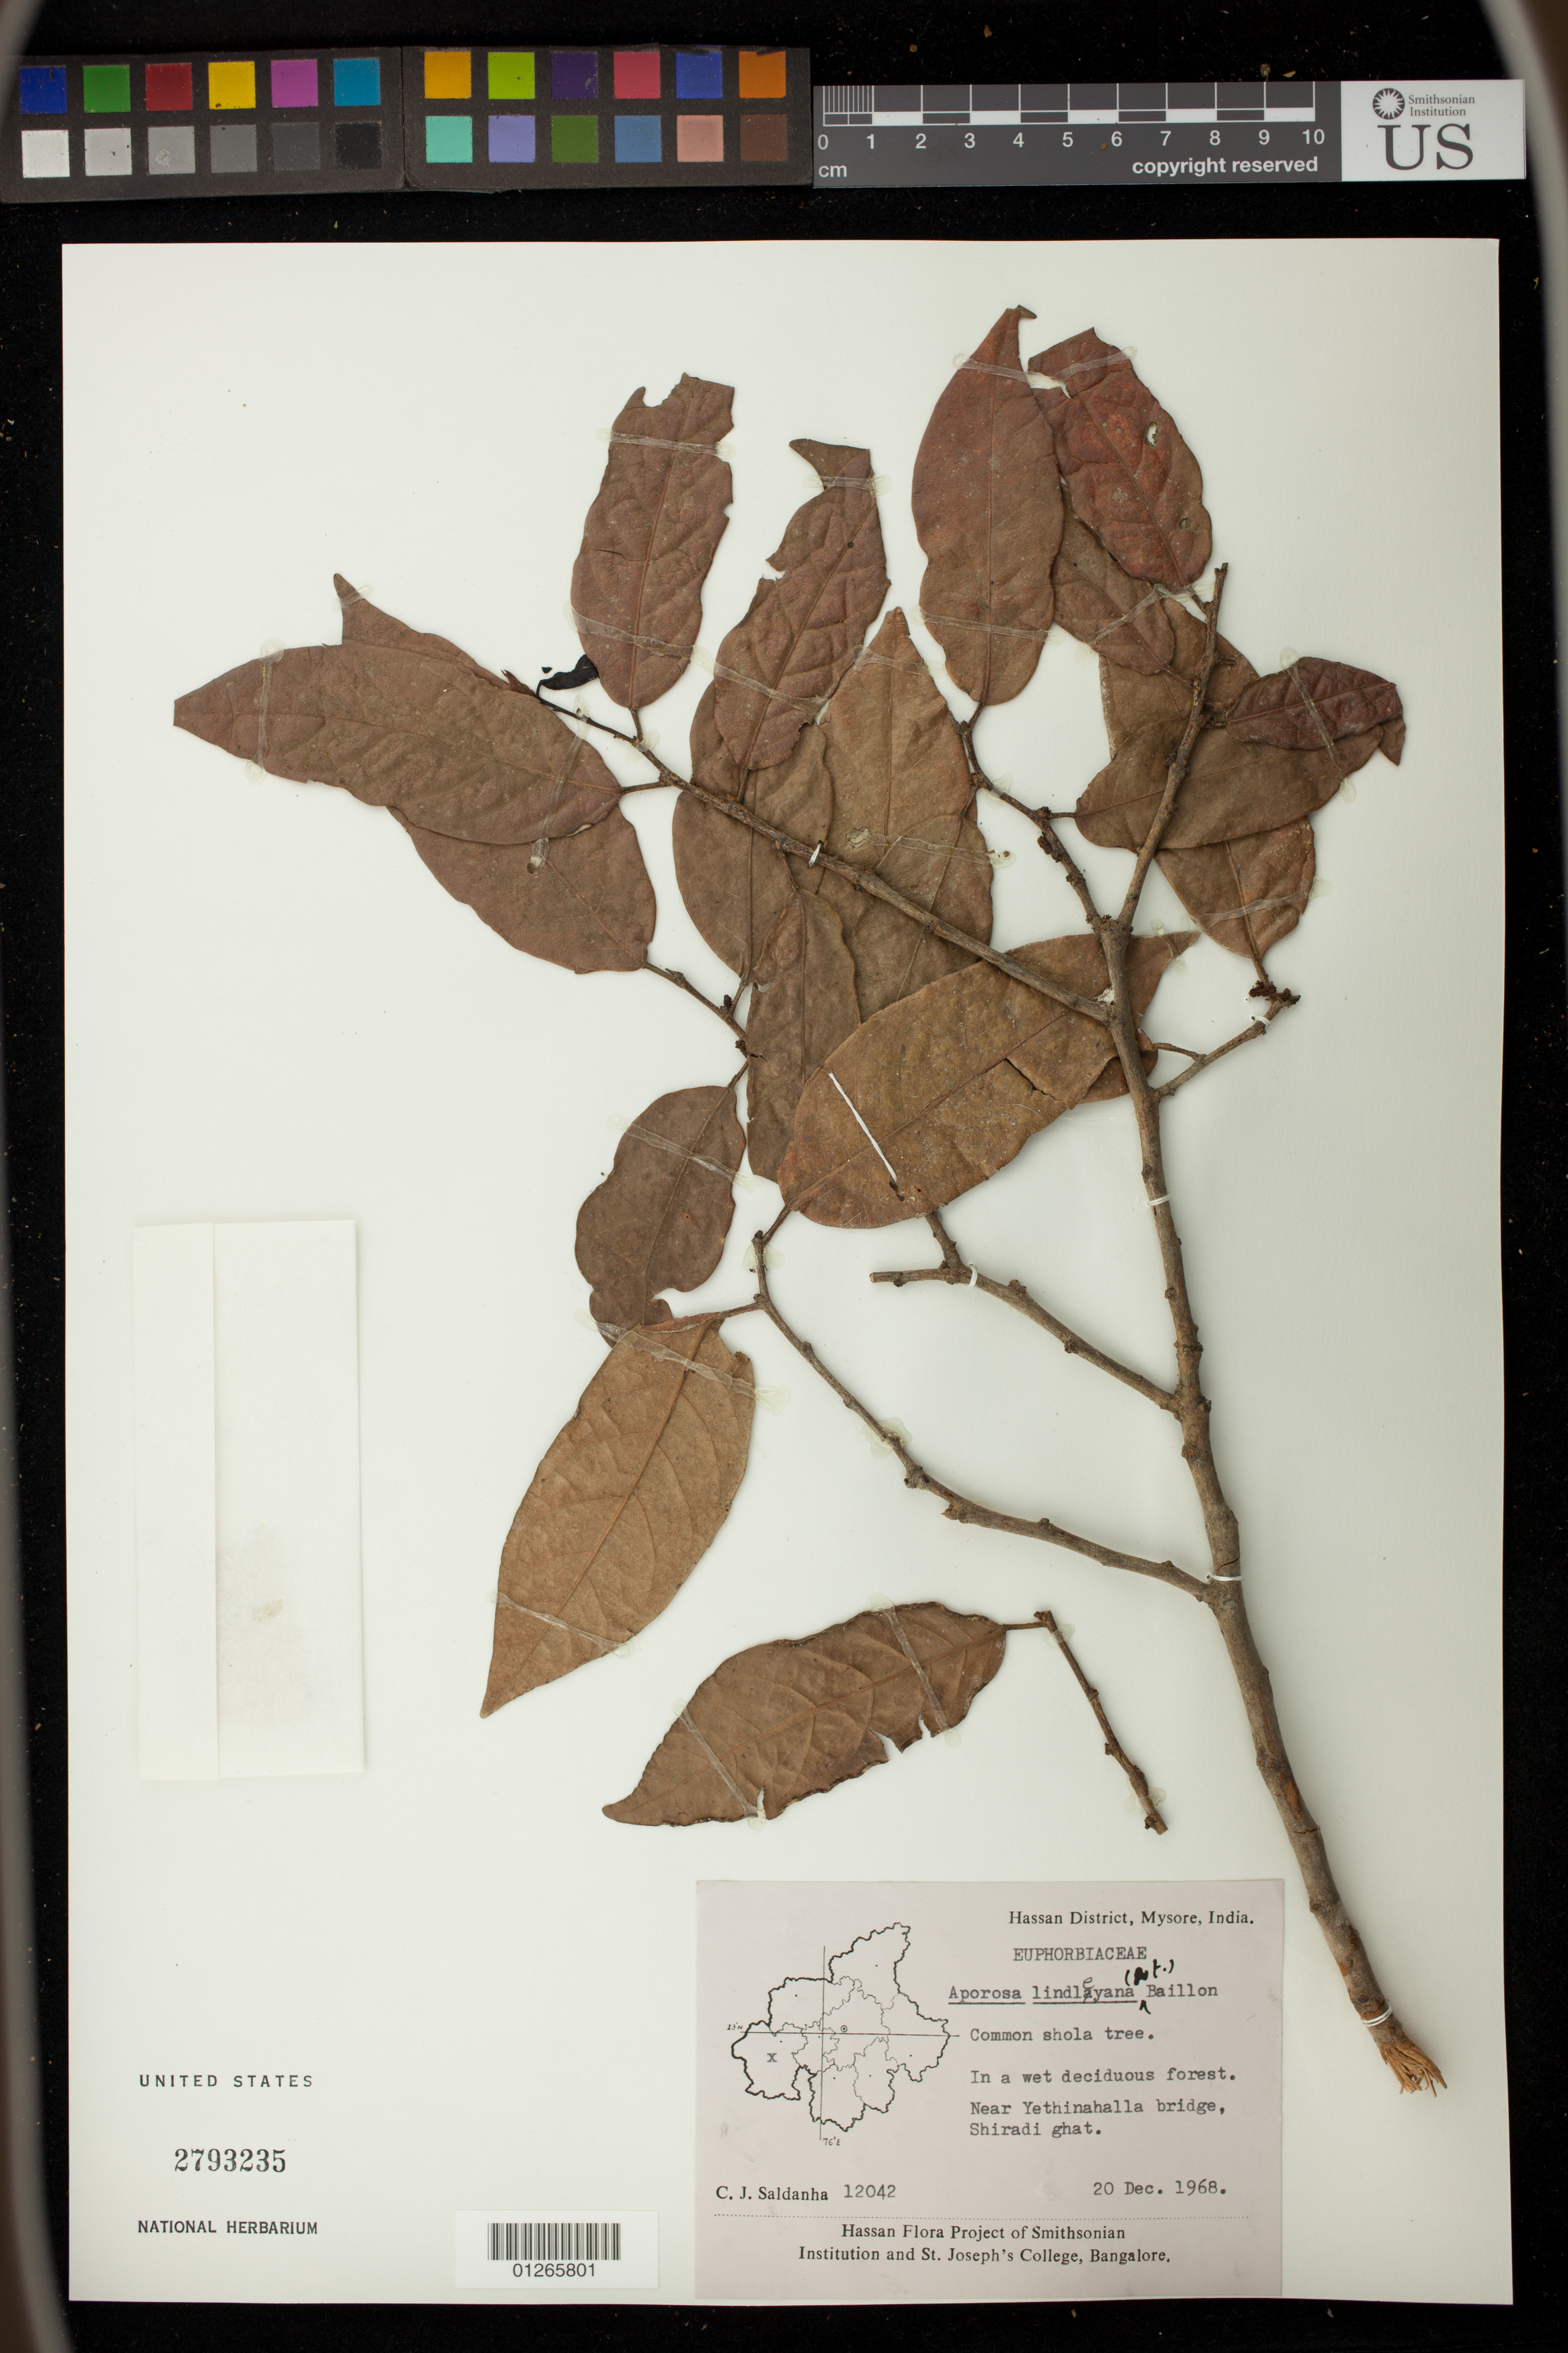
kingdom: Plantae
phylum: Tracheophyta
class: Magnoliopsida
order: Malpighiales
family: Phyllanthaceae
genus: Aporosa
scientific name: Aporosa cardiosperma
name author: (Gaertn.) Merr.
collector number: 12042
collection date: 1968-12-20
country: India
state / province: Karnataka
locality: Hassan District, Mysore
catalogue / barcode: US 2793235